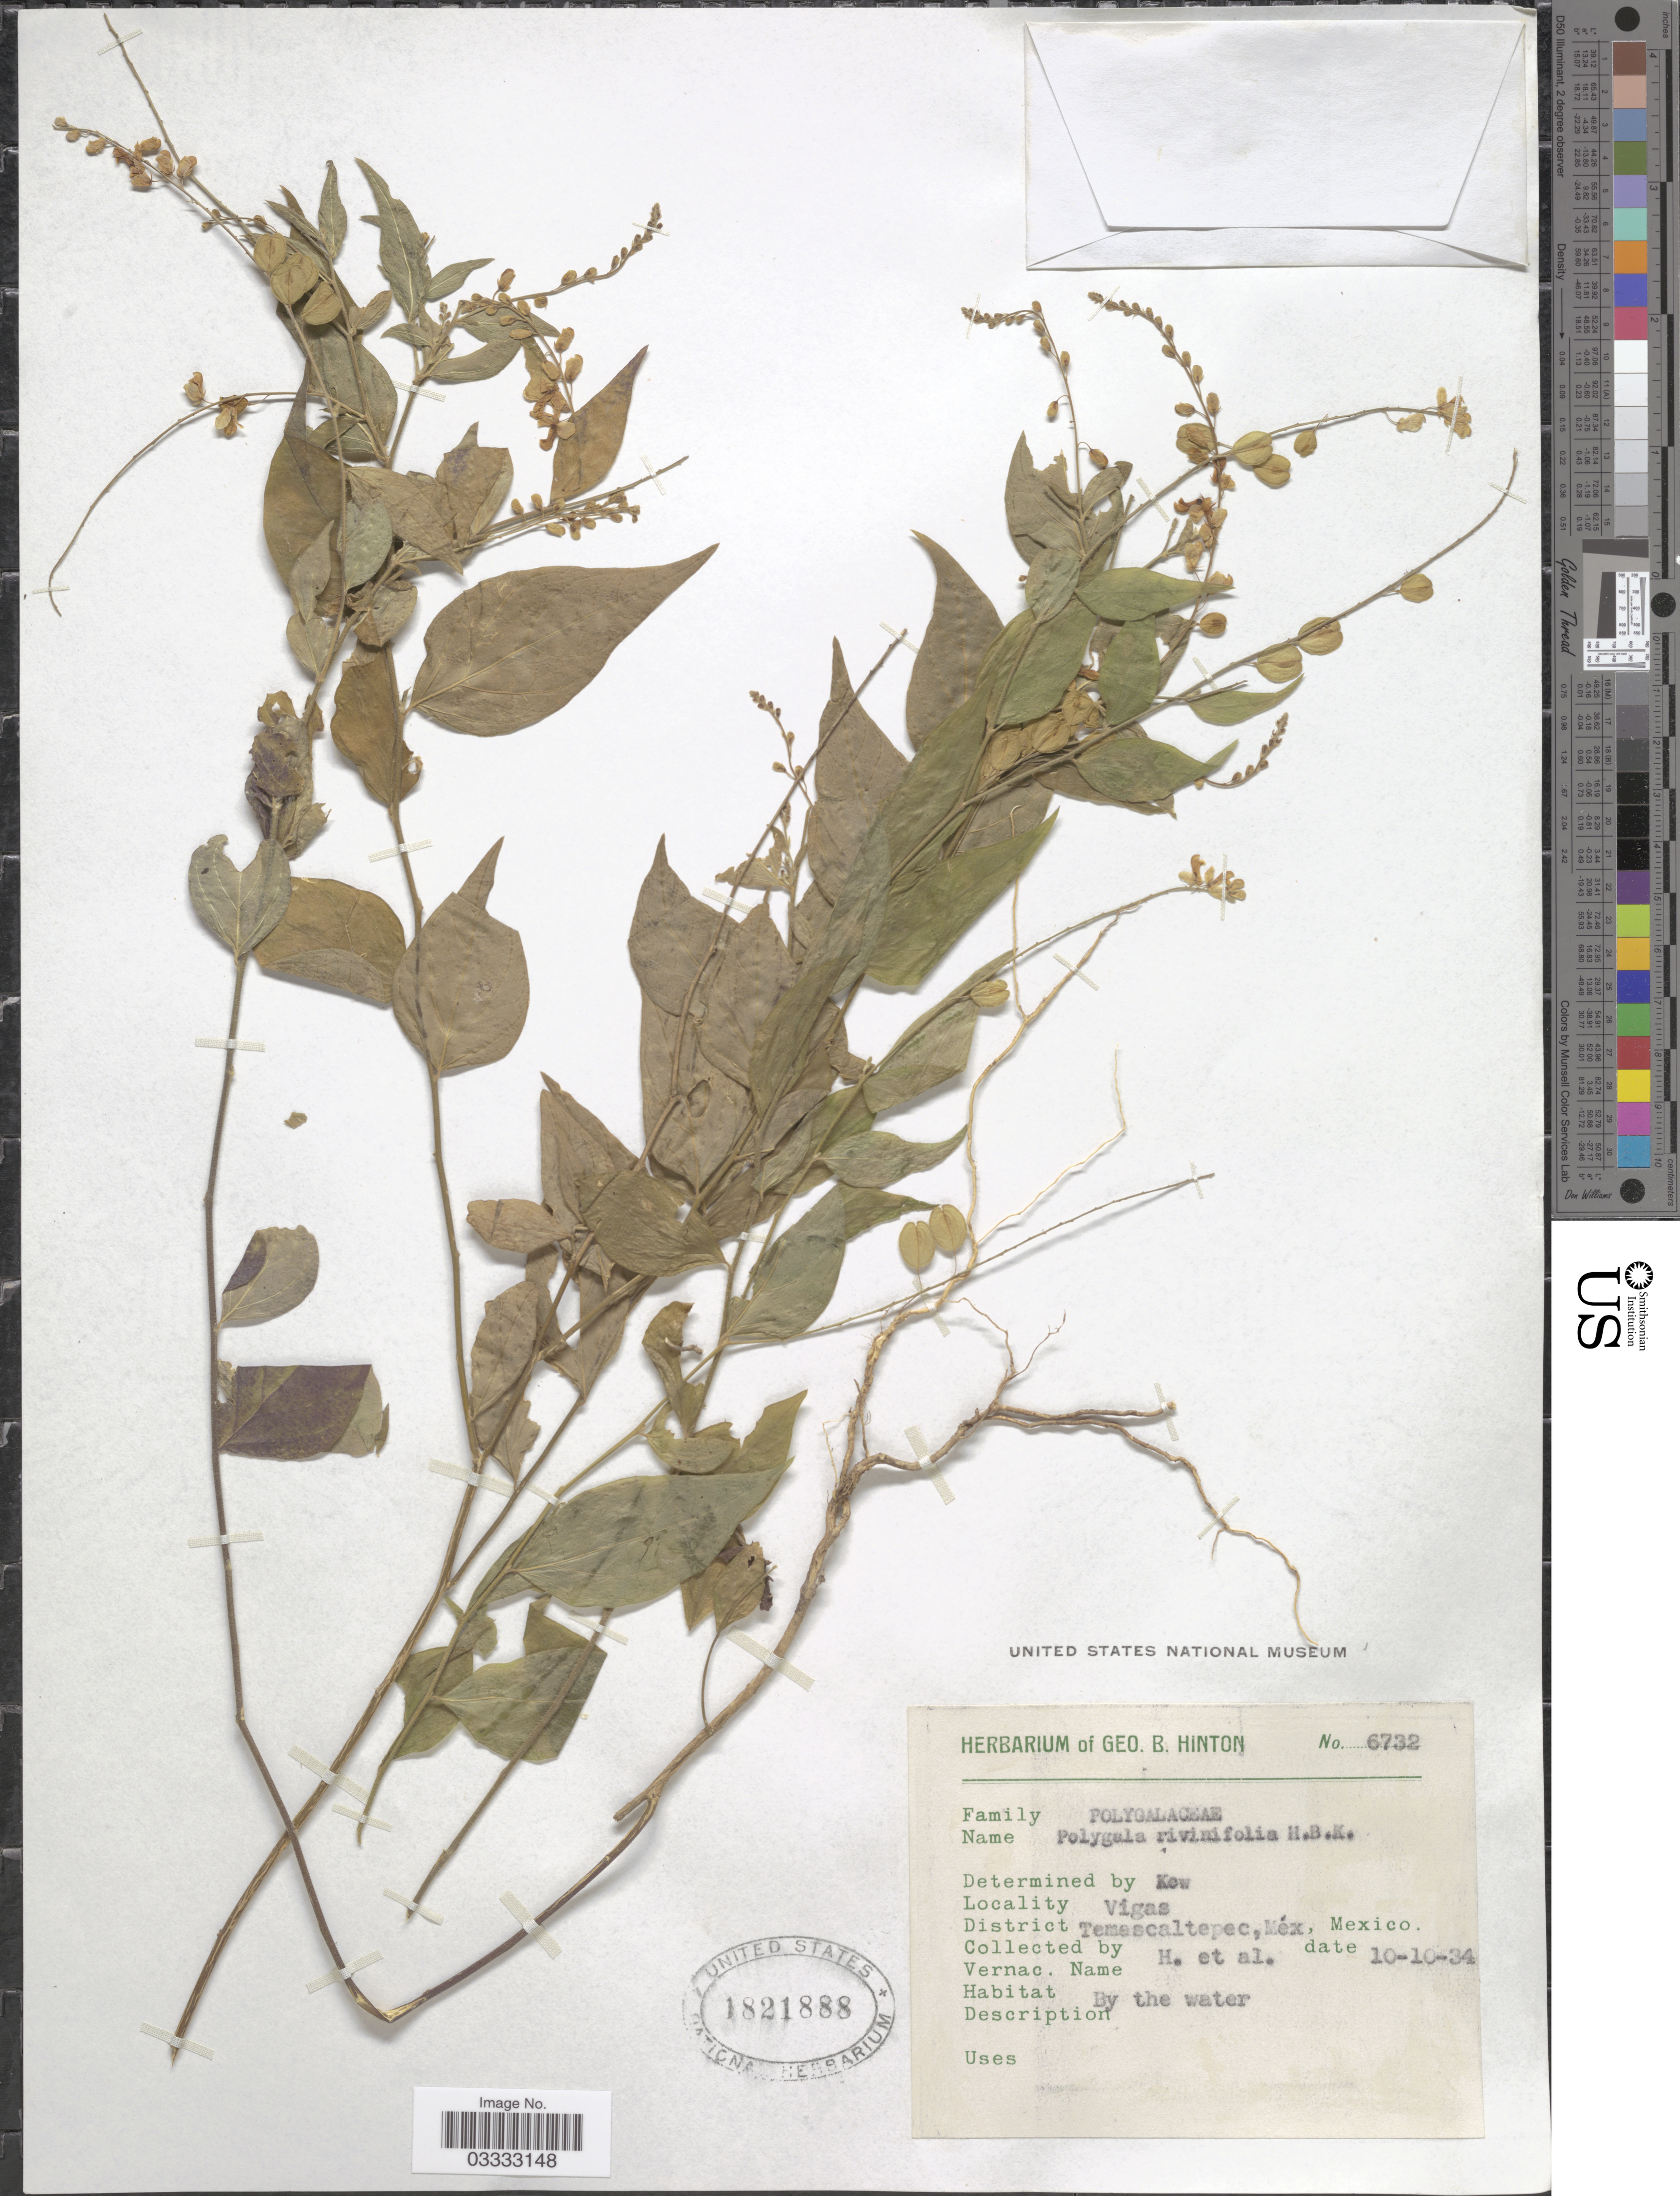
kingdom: Plantae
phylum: Tracheophyta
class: Magnoliopsida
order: Fabales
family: Polygalaceae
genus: Hebecarpa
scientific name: Hebecarpa rivinifolia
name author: (Kunth) J.R. Abbott & J.F.B. Pastore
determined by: Strong, Mark T., (BOT), Smithsonian Institution - National Museum of Natural History (UNITED STATES)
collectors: G. B. Hinton & et al.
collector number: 6732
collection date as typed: Transcribed d/m/y: 10/10/34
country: Mexico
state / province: México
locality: Vigas, District Temascaltepec.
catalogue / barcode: US 1821888